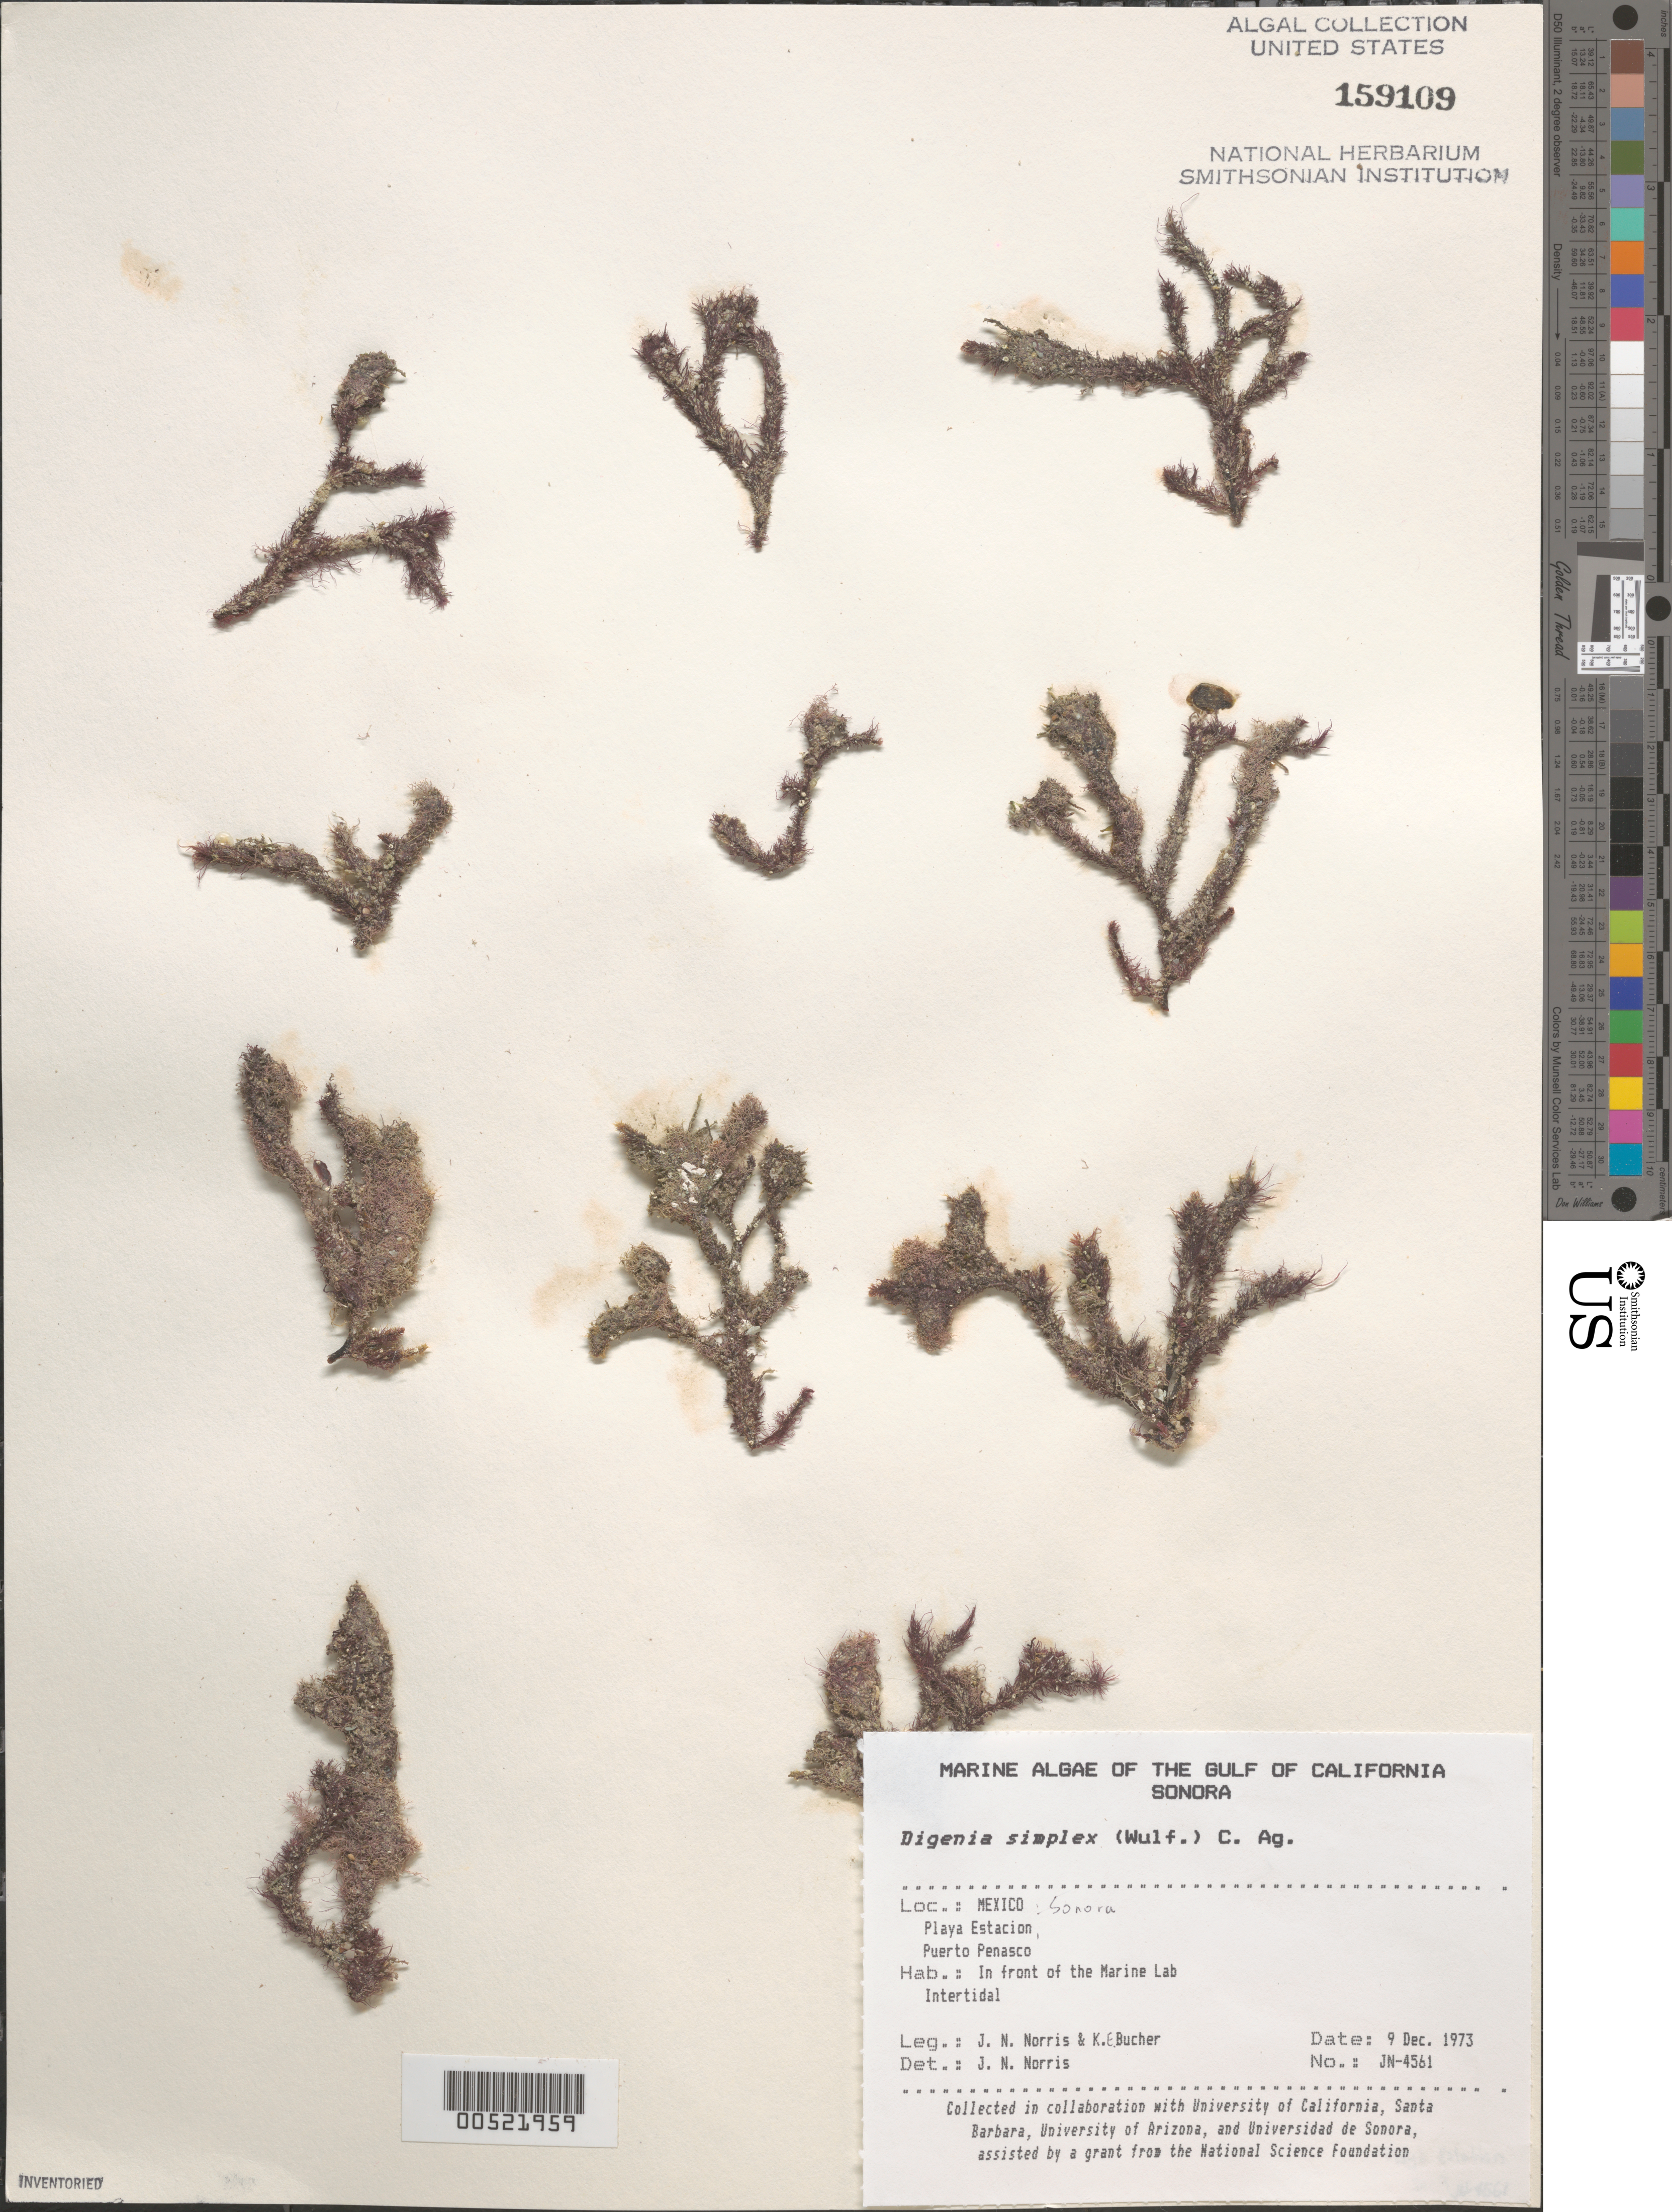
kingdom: Plantae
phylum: Rhodophyta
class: Florideophyceae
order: Ceramiales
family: Rhodomelaceae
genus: Digenea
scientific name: Digenea simplex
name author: (Wulfen) C. Agardh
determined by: Norris, James N.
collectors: J. N. Norris & K. E. Bucher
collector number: JN-4561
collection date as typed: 09 Dec 1973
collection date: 1973-12-09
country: Mexico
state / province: Sonora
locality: Playa Estacion, Puerto Penasco, marine station shore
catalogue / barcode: US 159109